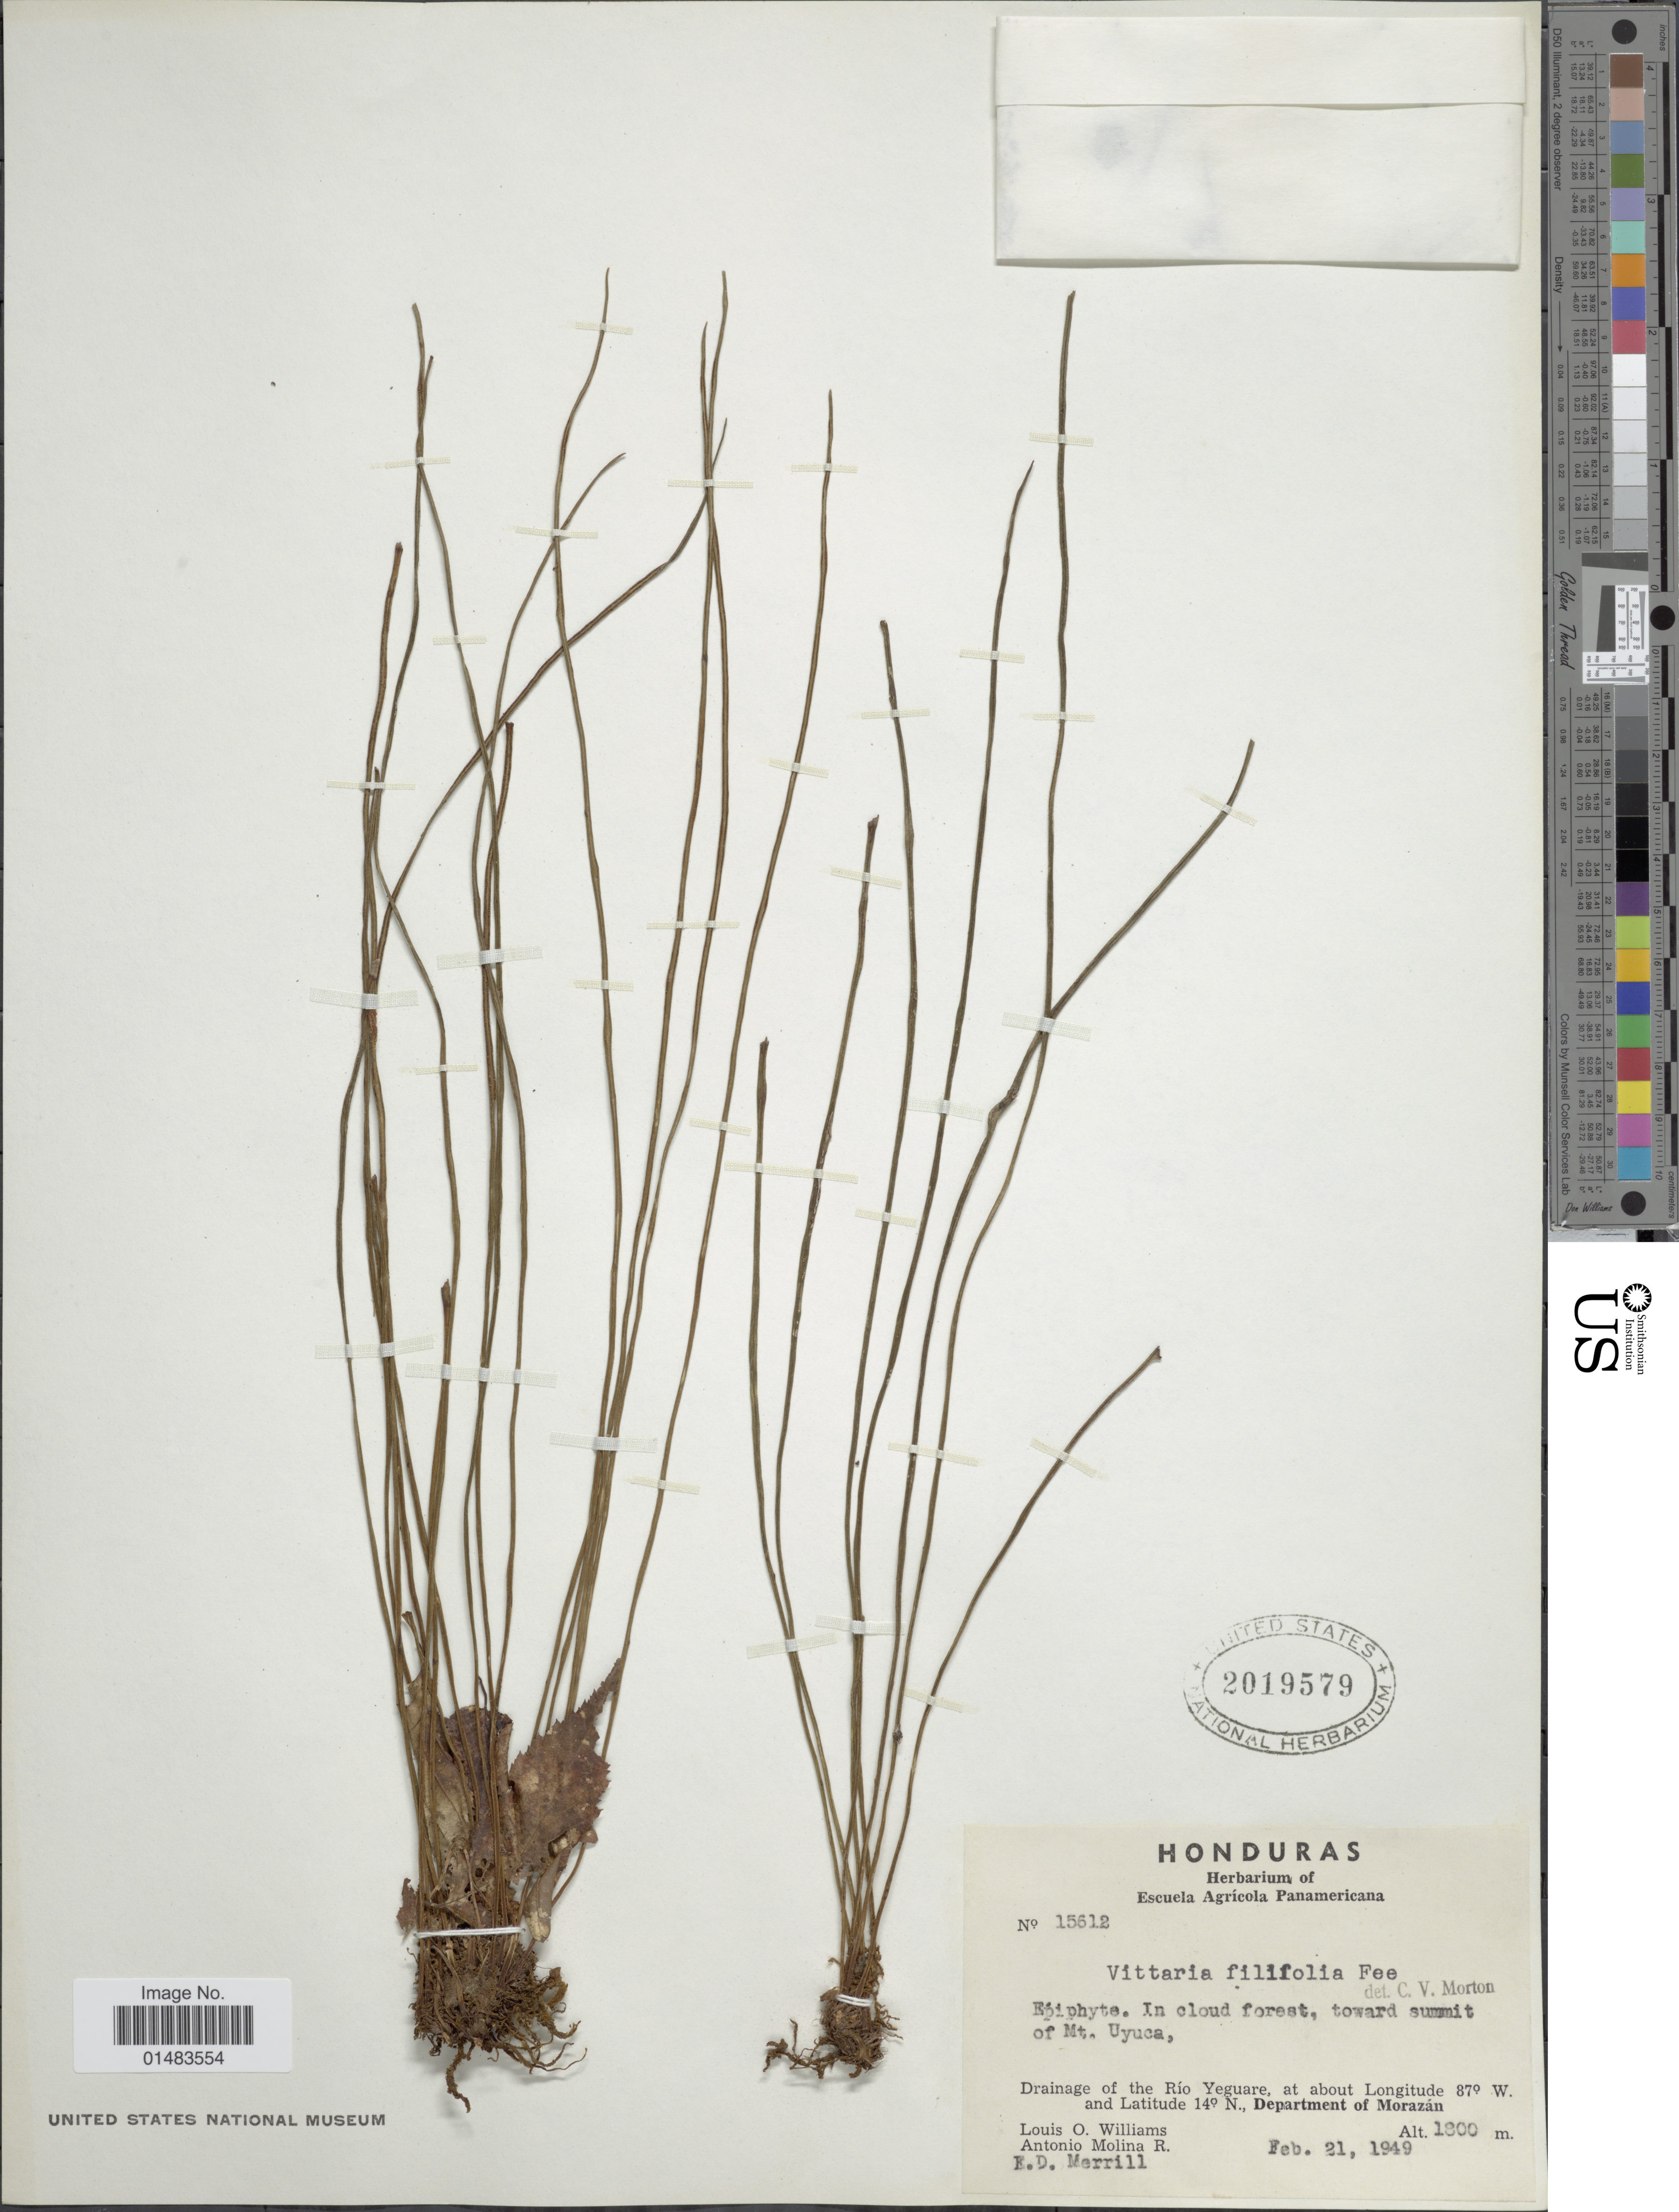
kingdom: Plantae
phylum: Tracheophyta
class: Polypodiopsida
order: Polypodiales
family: Pteridaceae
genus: Vittaria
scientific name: Vittaria graminifolia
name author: Kaulf.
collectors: L. O. Williams, A. Molina R. & E. D. Merrill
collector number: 15612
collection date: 1949-02-21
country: Honduras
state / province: Fco. Morazán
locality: Epiphyte. In cloud forest, toward summit of Mt. Uyuca, Drainage of the Rio Yqguare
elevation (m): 1800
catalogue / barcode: US 2019579